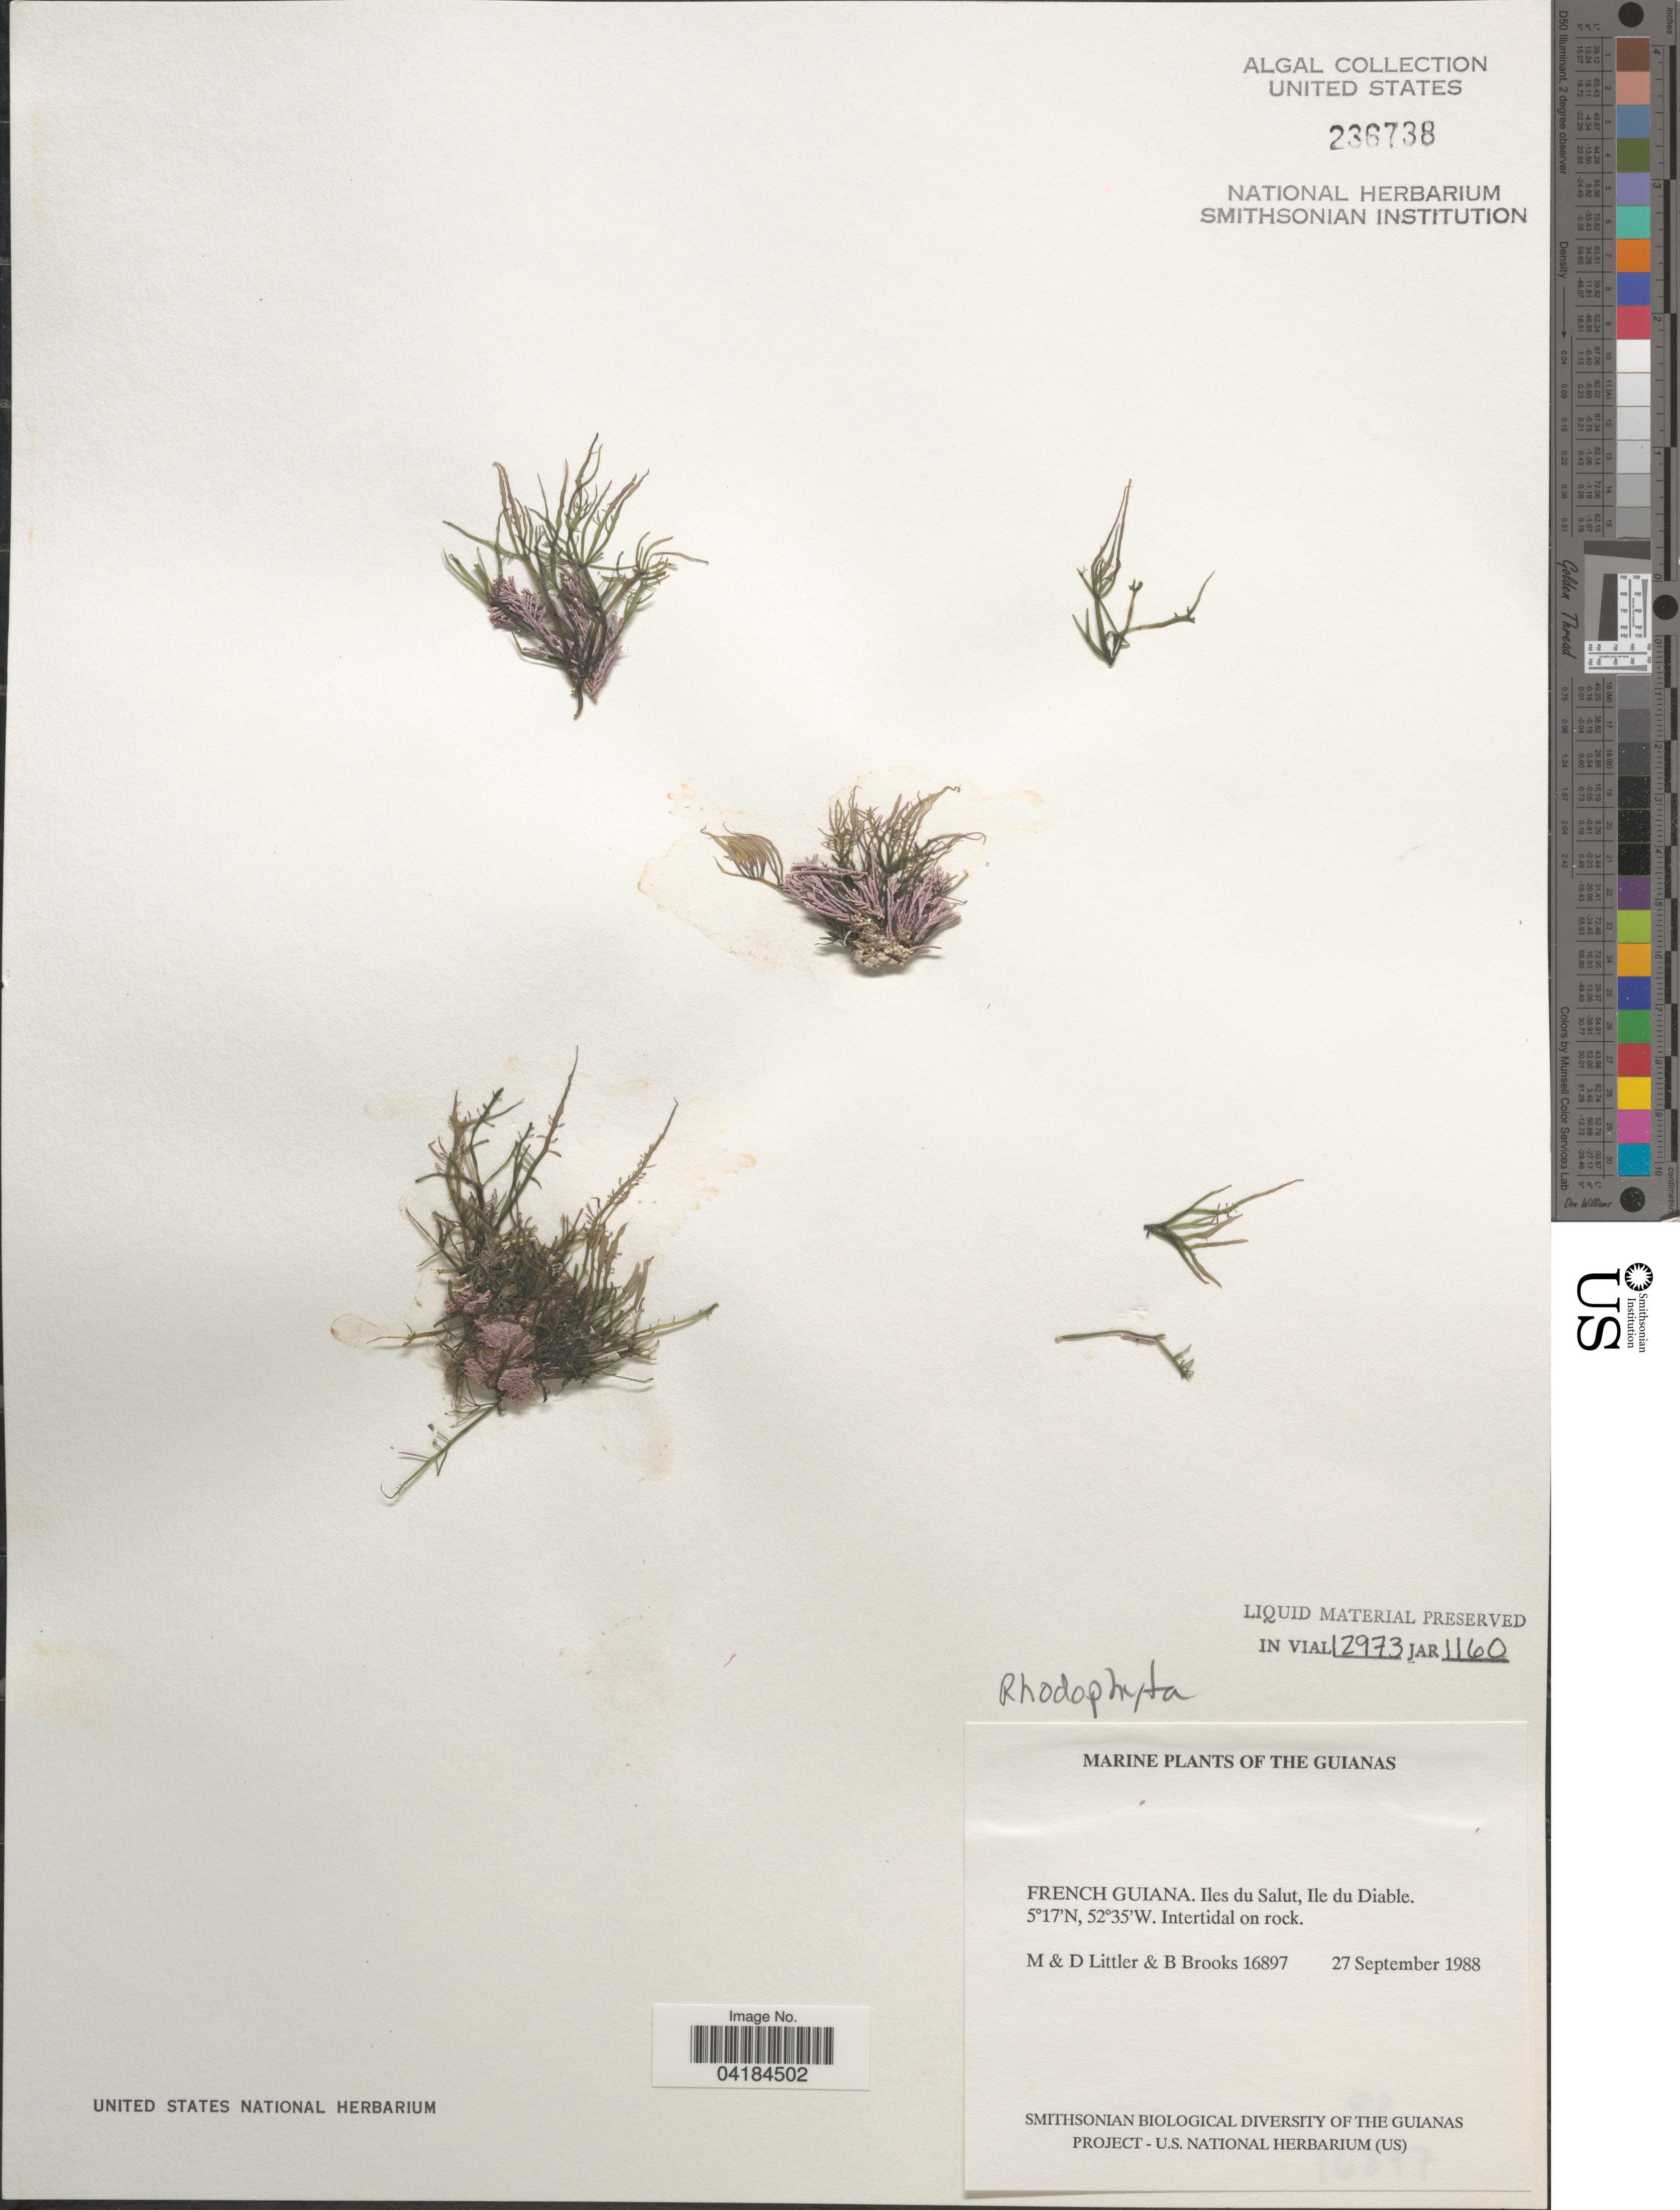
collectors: M. Littler, D. S. Littler & B. Brooks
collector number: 16897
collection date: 1988-09-27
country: French Guiana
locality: The Guianas. Iles du Salut, Ile du Diable.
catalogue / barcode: US 236738